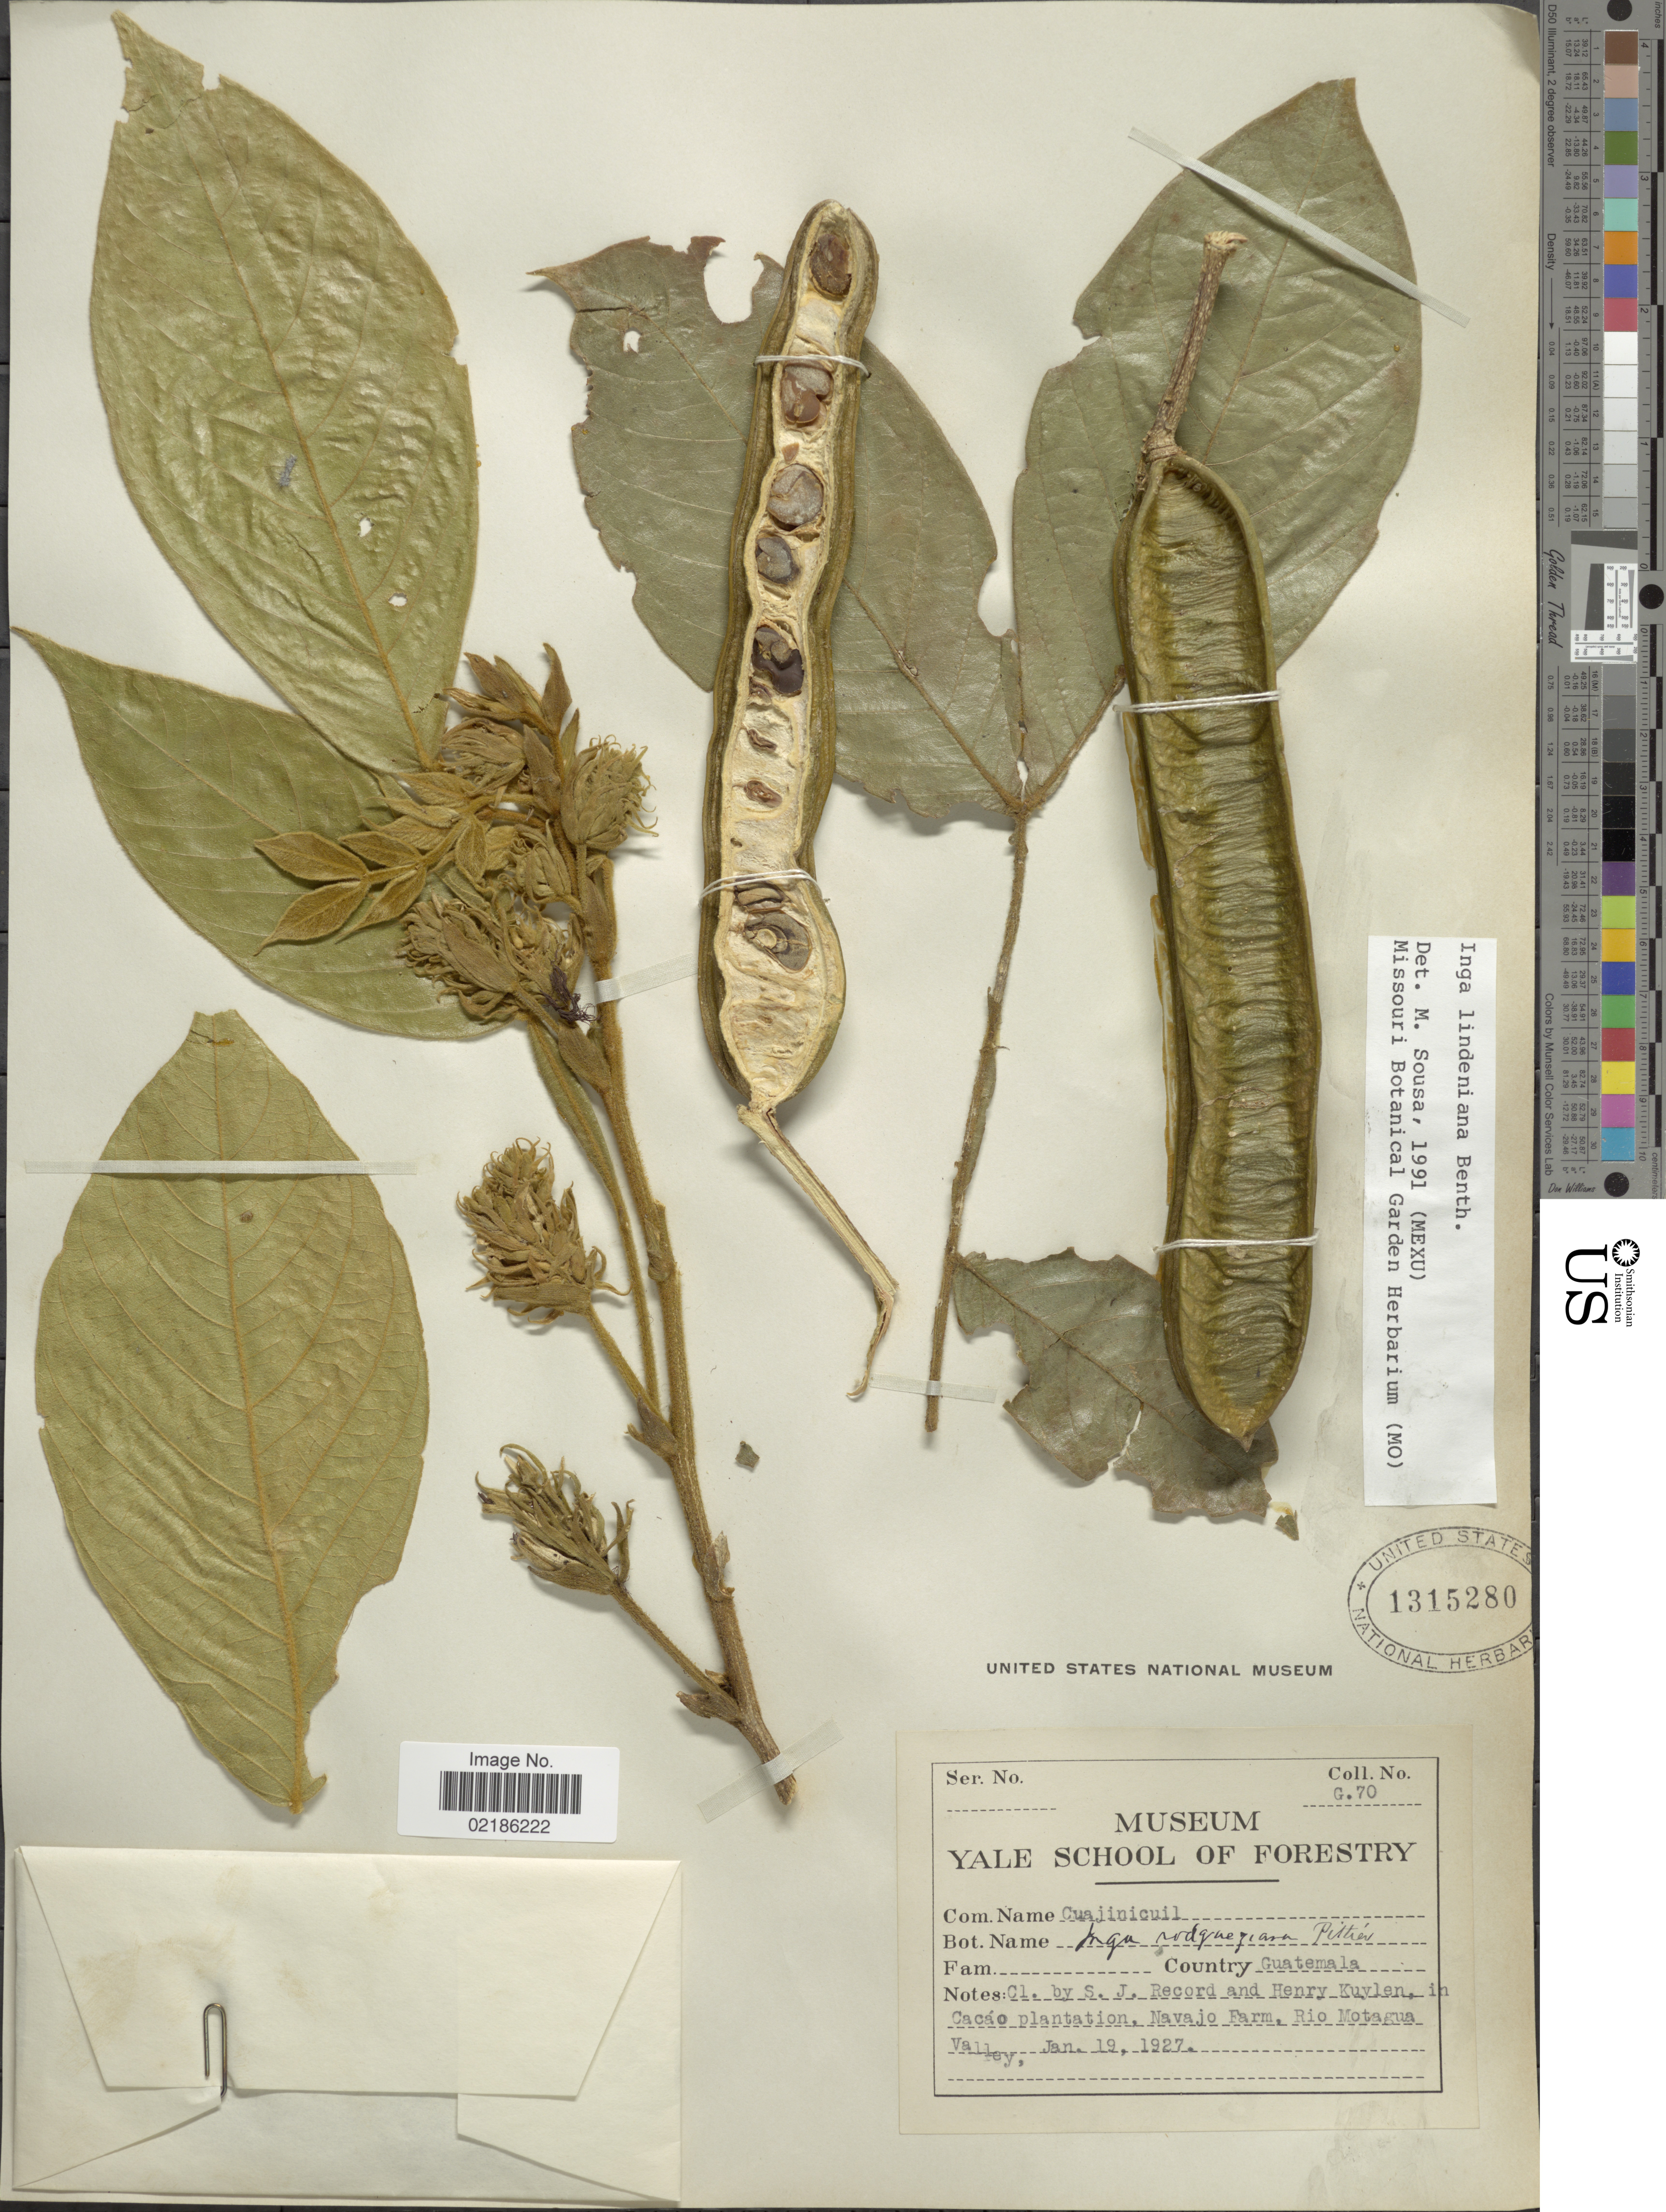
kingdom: Plantae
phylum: Tracheophyta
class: Magnoliopsida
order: Fabales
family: Fabaceae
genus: Inga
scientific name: Inga lindeniana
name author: Benth.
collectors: S. J. Record & H. Kuylen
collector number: G70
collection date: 1927-01-19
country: Guatemala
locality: Cacao plantation, Navajo Farm, Rio Motagua Valley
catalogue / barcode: US 1315280